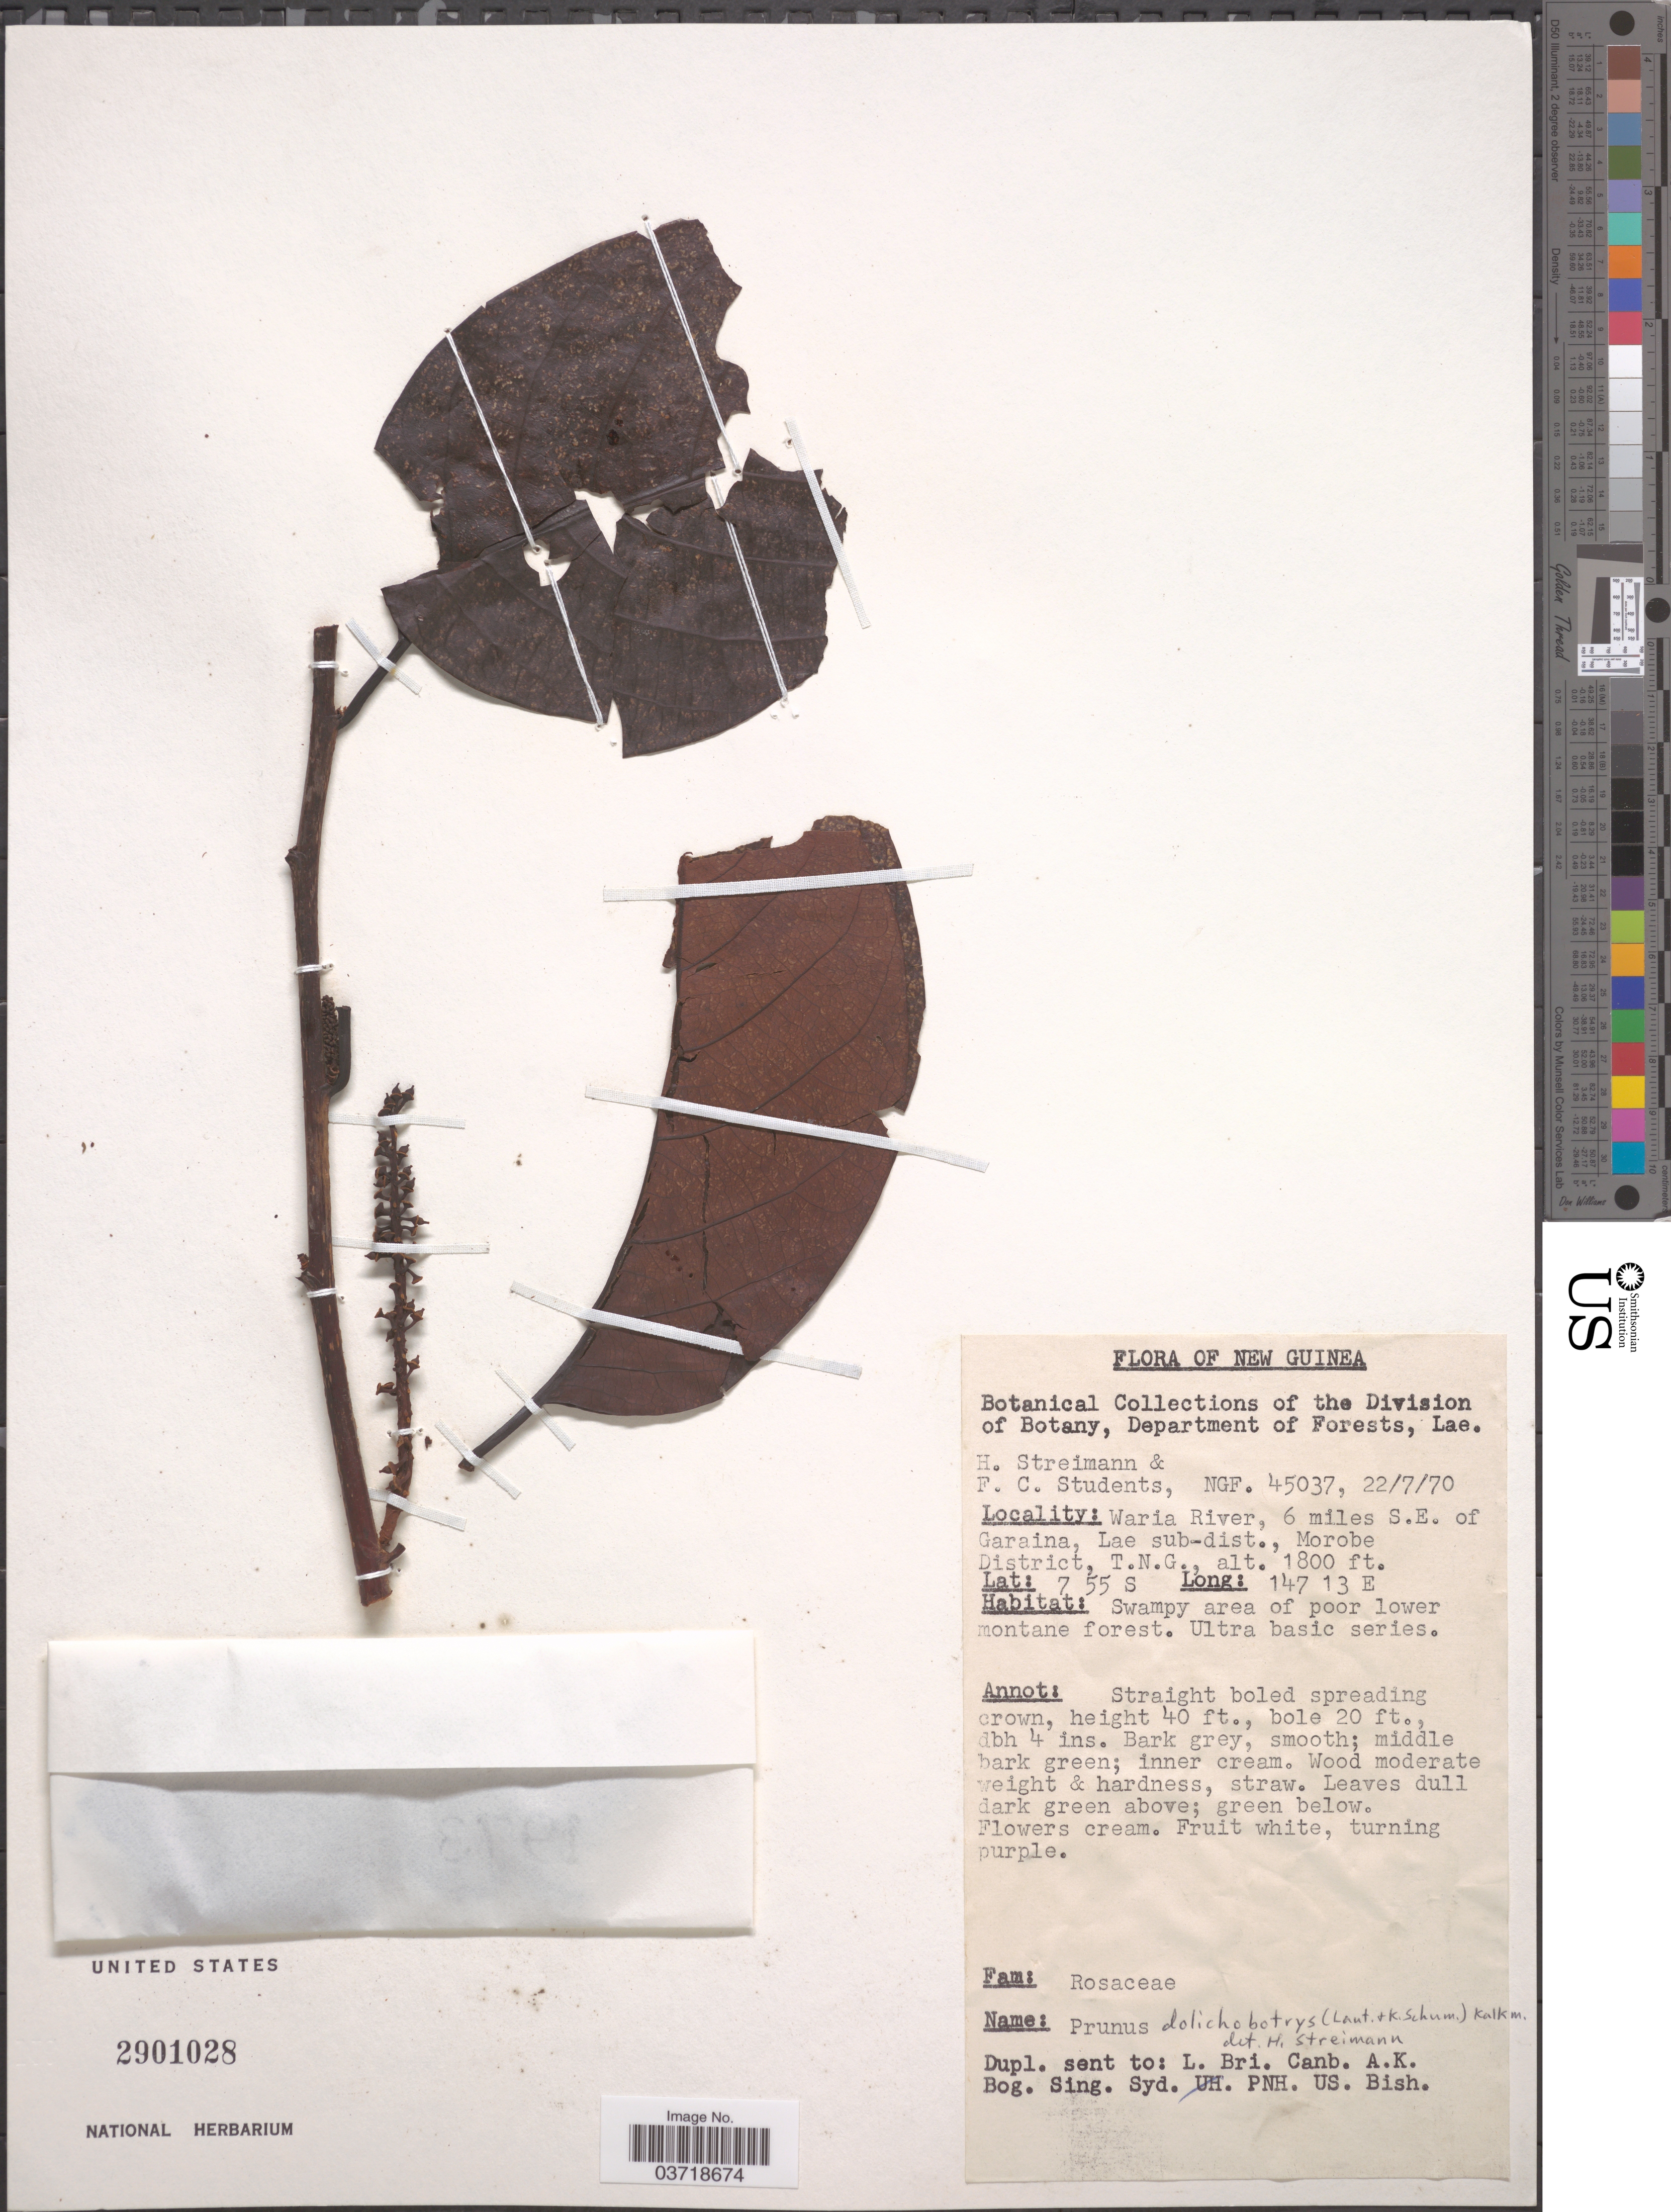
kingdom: Plantae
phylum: Tracheophyta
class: Magnoliopsida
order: Rosales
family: Rosaceae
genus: Prunus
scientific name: Prunus dolichobotrys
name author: (Lauterb. & K. Schum.) Kalkman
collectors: H. Streimann & F. C. Students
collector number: NGF 45037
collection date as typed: Transcribed d/m/y: 22/7/70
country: Papua New Guinea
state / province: Morobe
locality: New Guinea. Waria River, 6 miles S.E. of Garaina, Lae sub-dist., Morobe District, T.N.G.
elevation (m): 549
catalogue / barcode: US 2901028